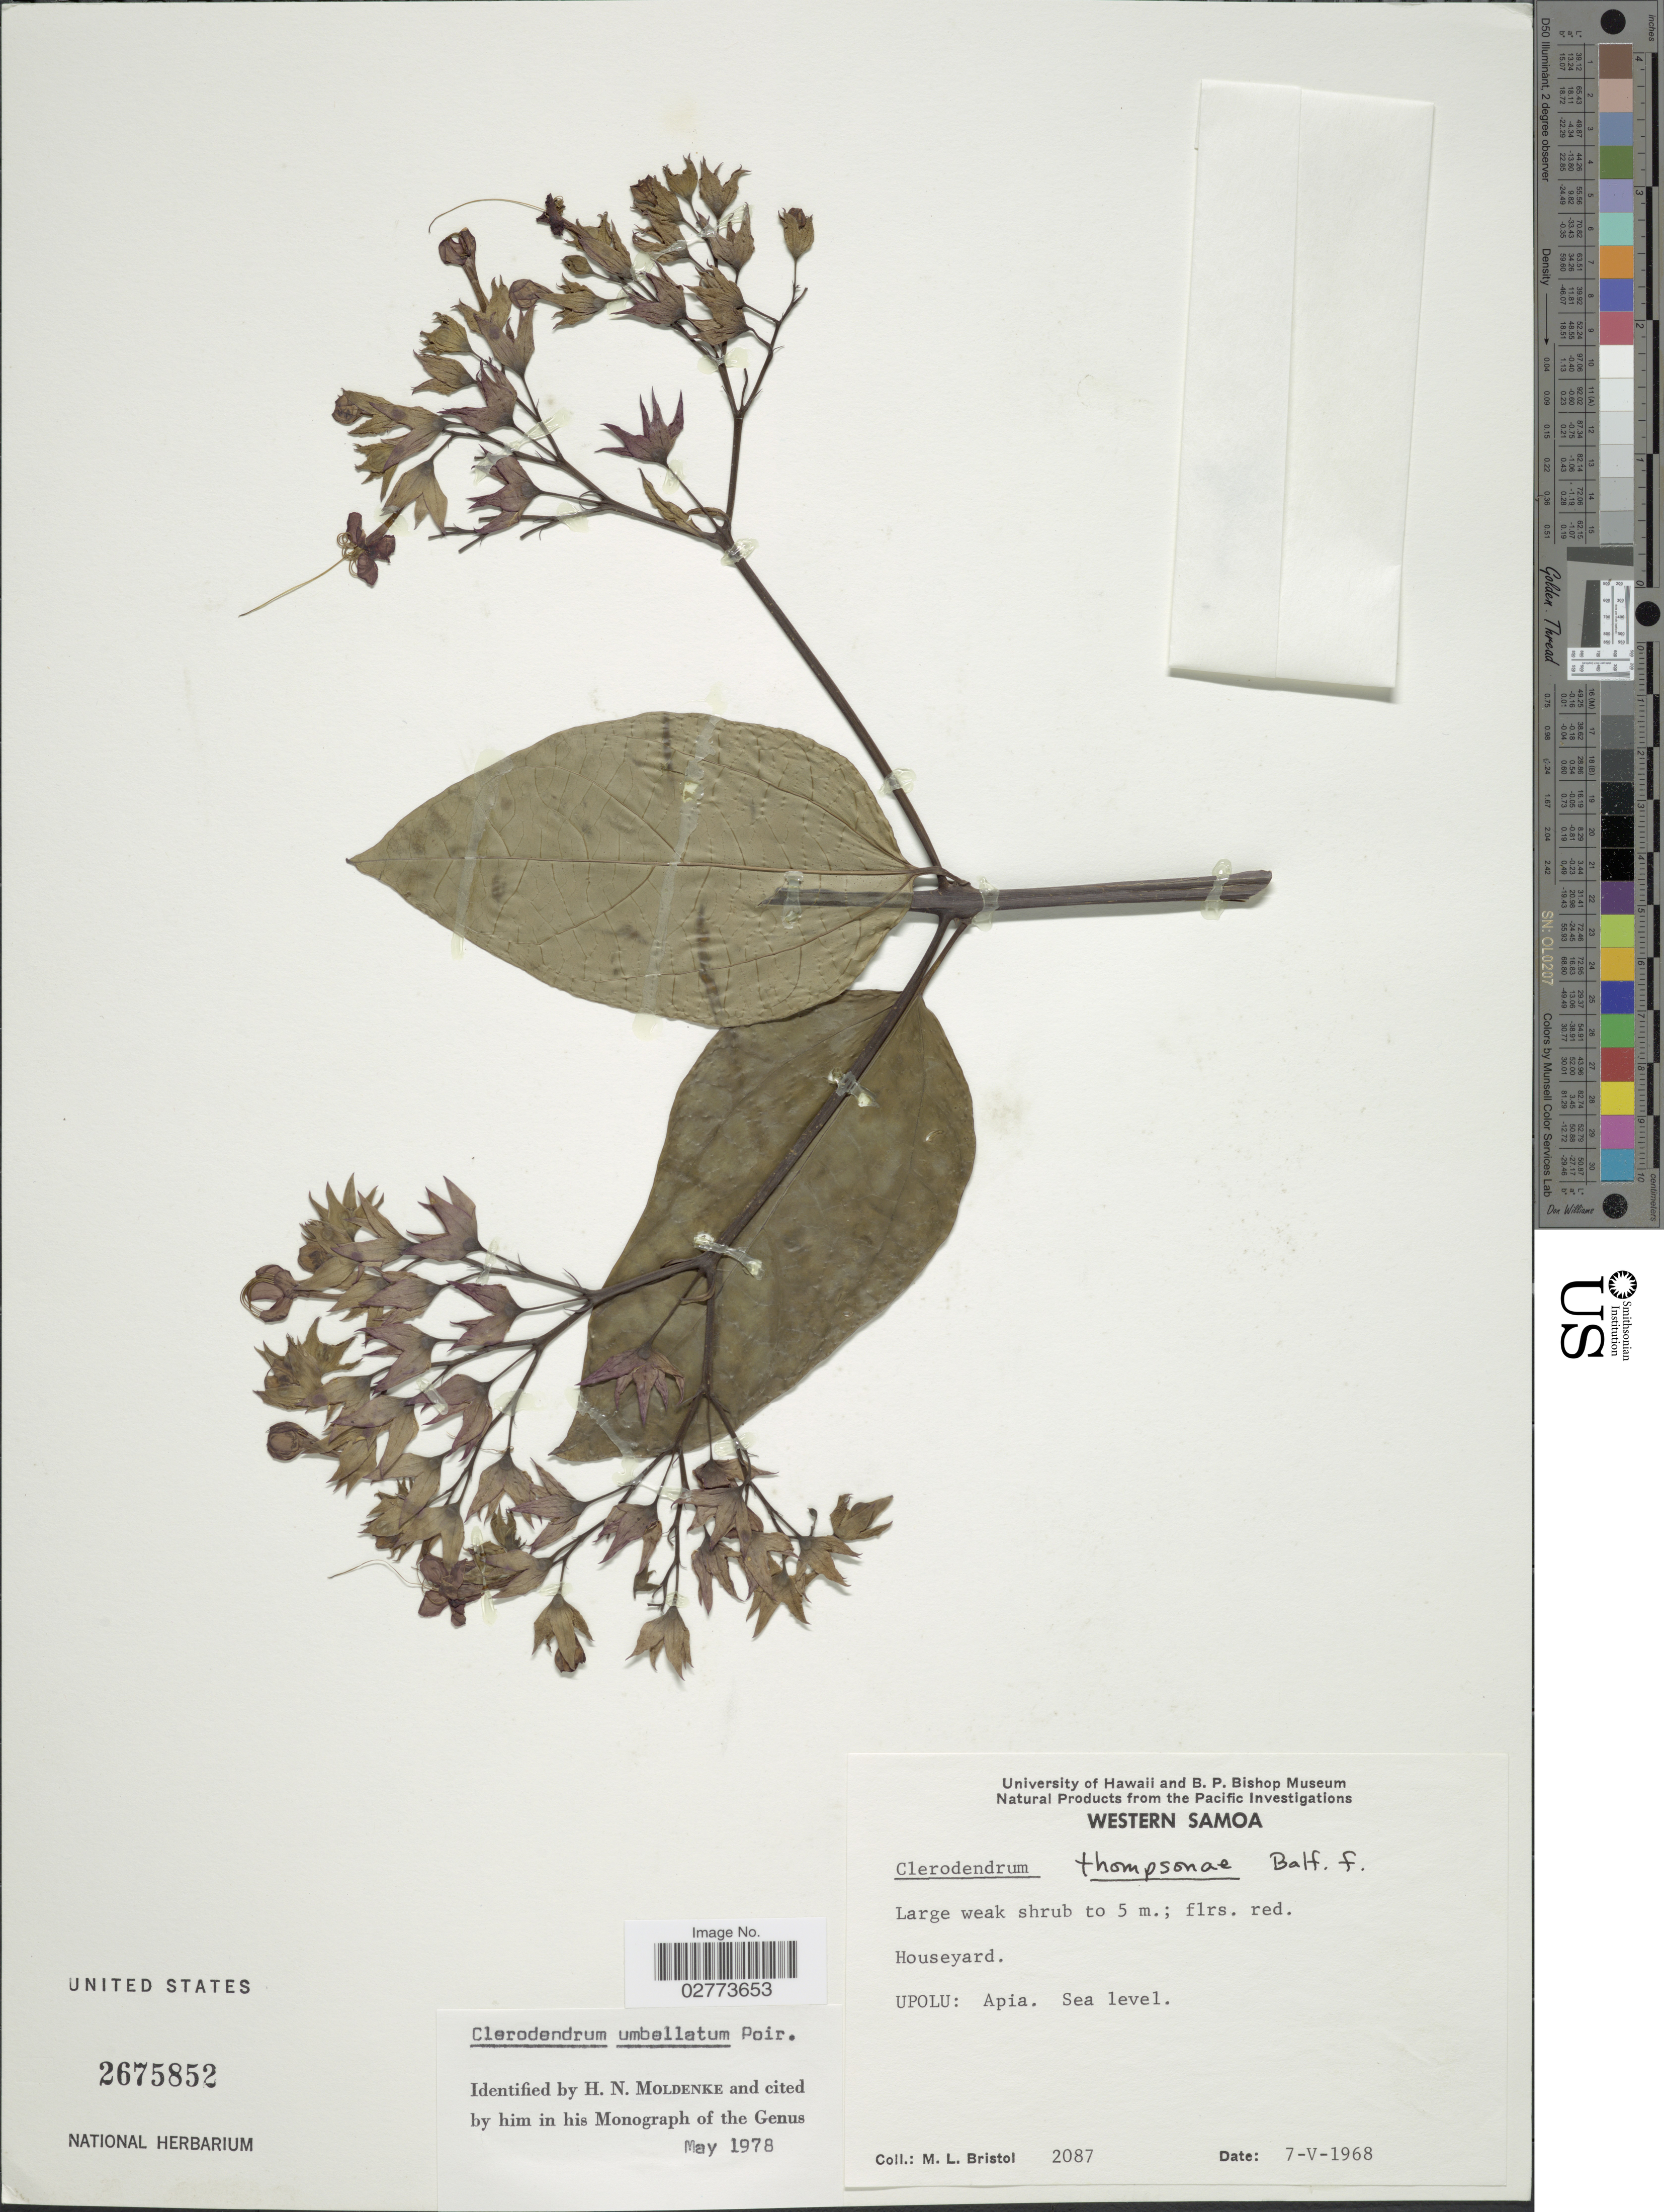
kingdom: Plantae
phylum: Tracheophyta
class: Magnoliopsida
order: Lamiales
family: Lamiaceae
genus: Clerodendrum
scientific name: Clerodendrum umbellatum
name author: Poir.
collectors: M. L. Bristol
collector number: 2087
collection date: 1968-05-07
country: Samoa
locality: Upolu: Apia.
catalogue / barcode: US 2675852